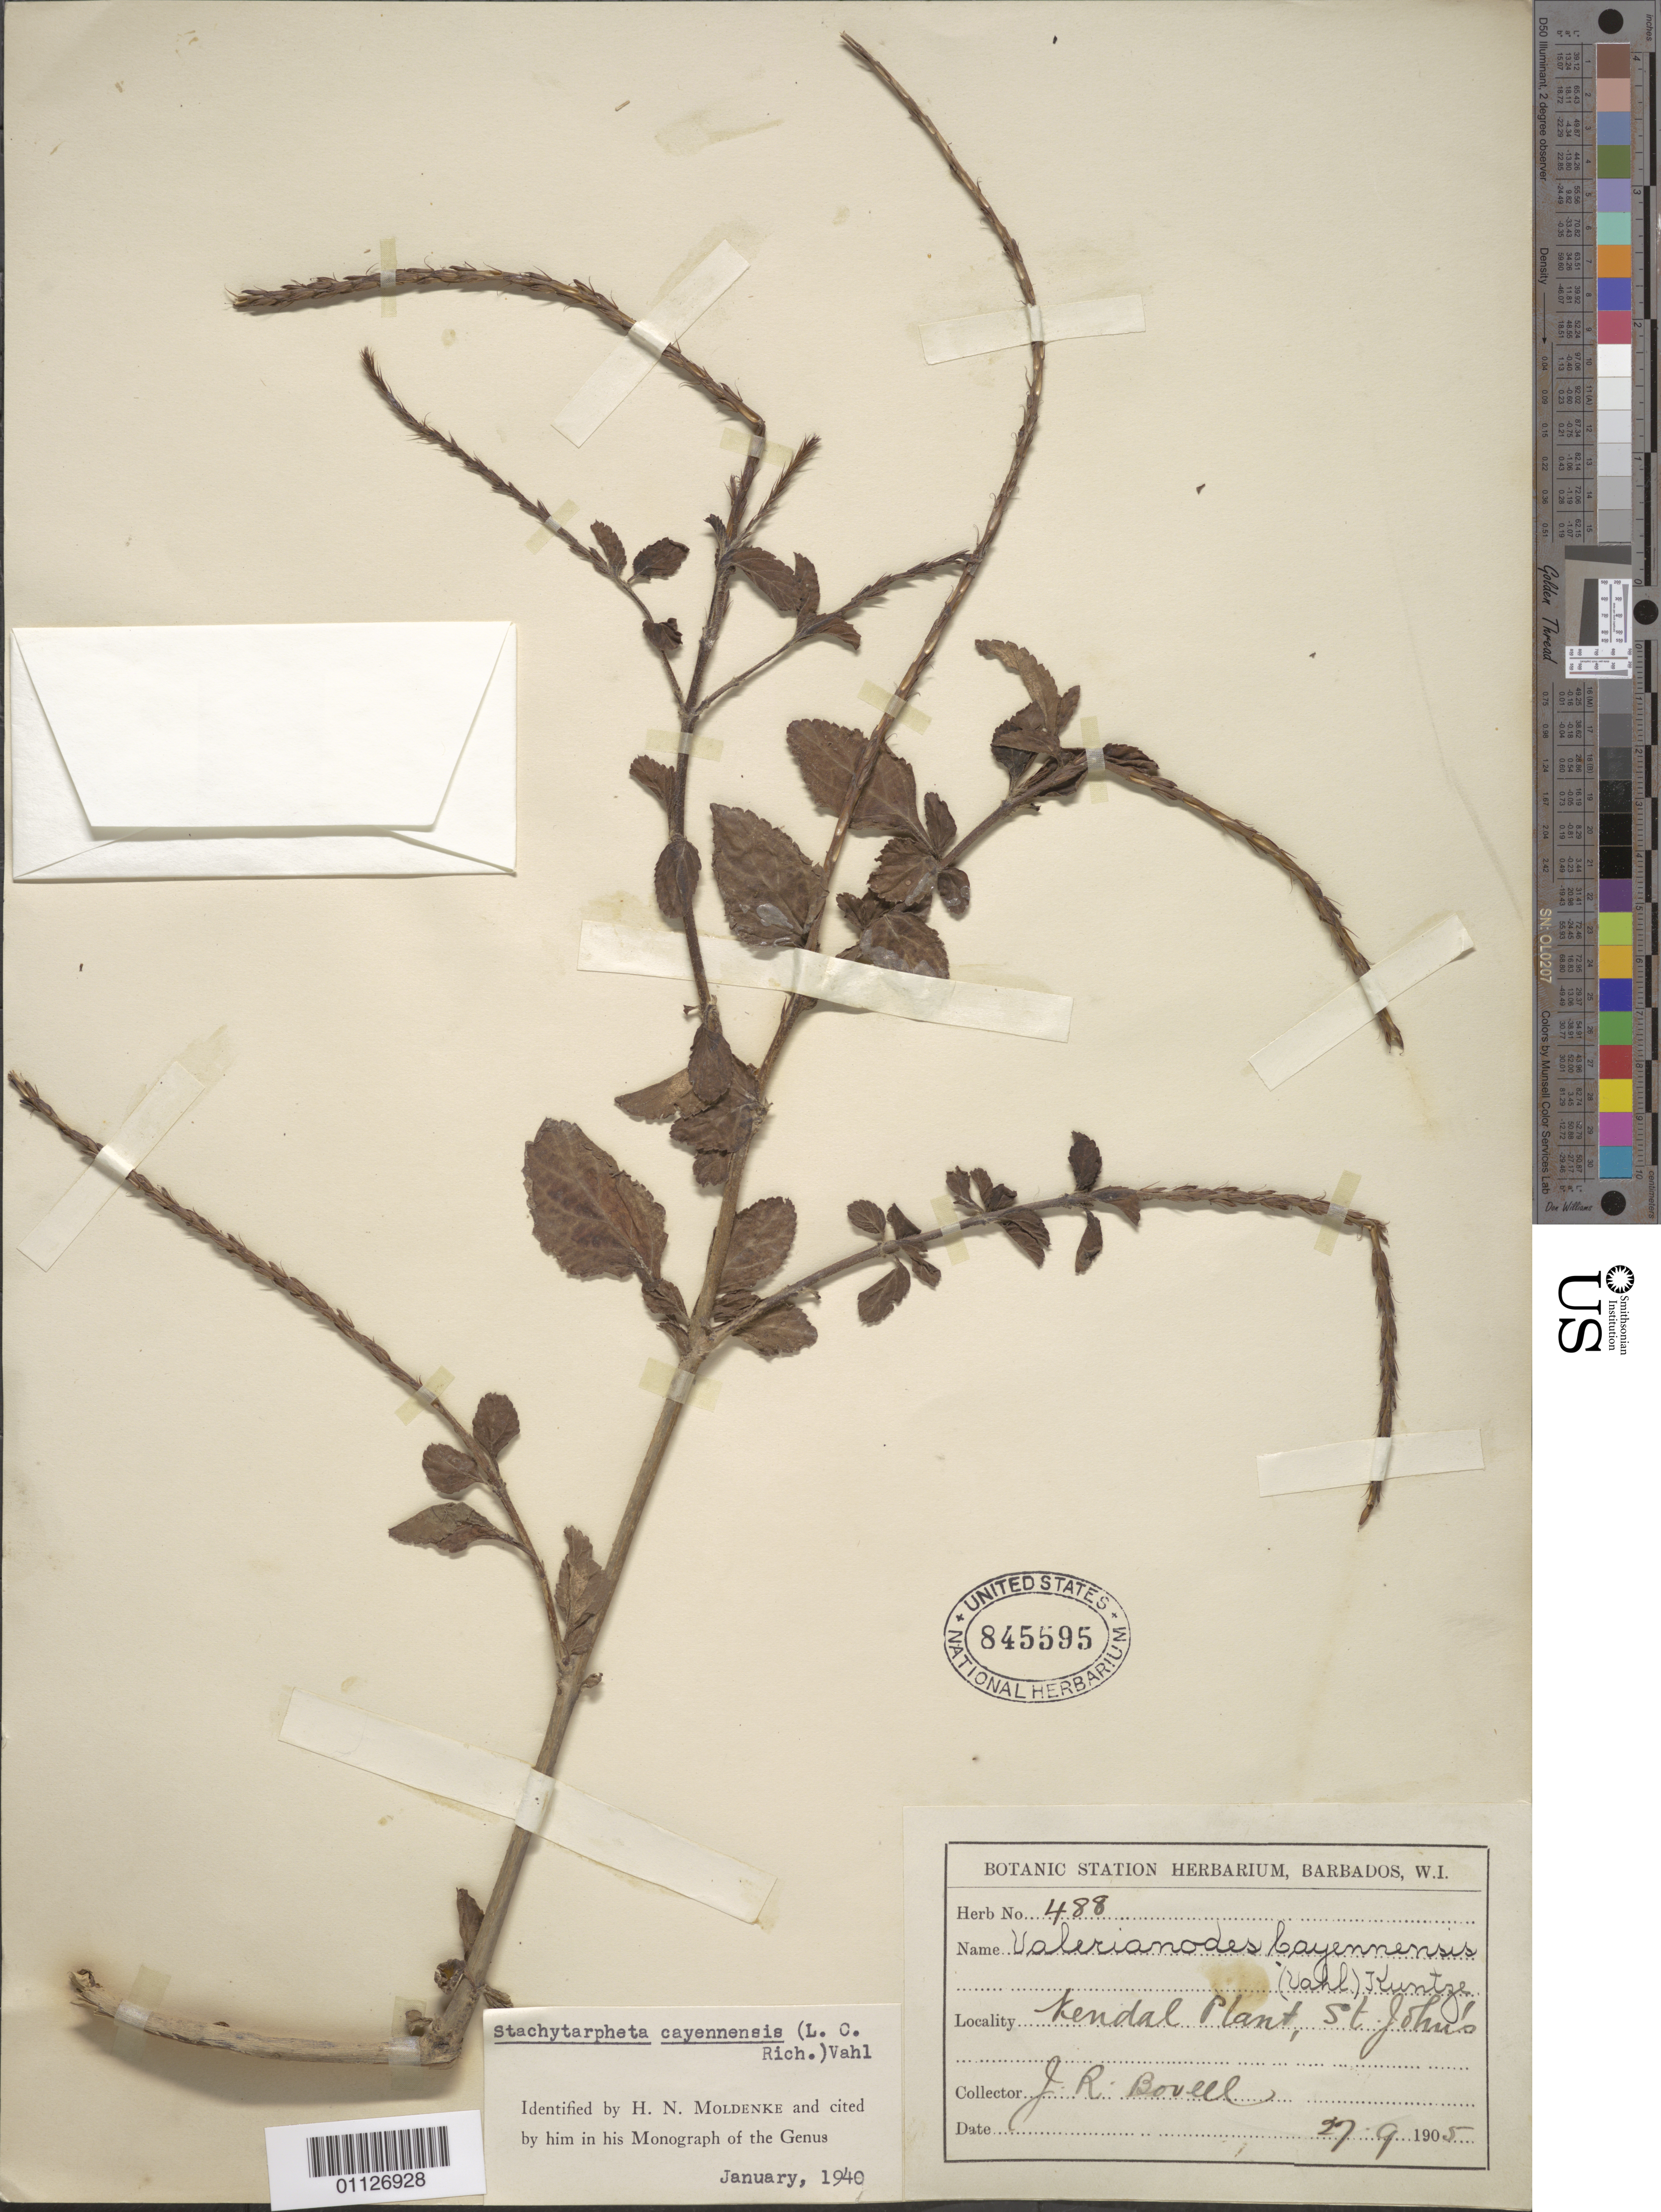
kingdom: Plantae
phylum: Tracheophyta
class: Magnoliopsida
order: Lamiales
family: Verbenaceae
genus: Stachytarpheta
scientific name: Stachytarpheta cayennensis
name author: (Rich.) Vahl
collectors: J. Bovell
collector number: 488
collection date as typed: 27 Sep 1905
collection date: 1905-09-27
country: Barbados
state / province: Saint John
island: Barbados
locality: Kendal Plant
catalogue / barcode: US 845595